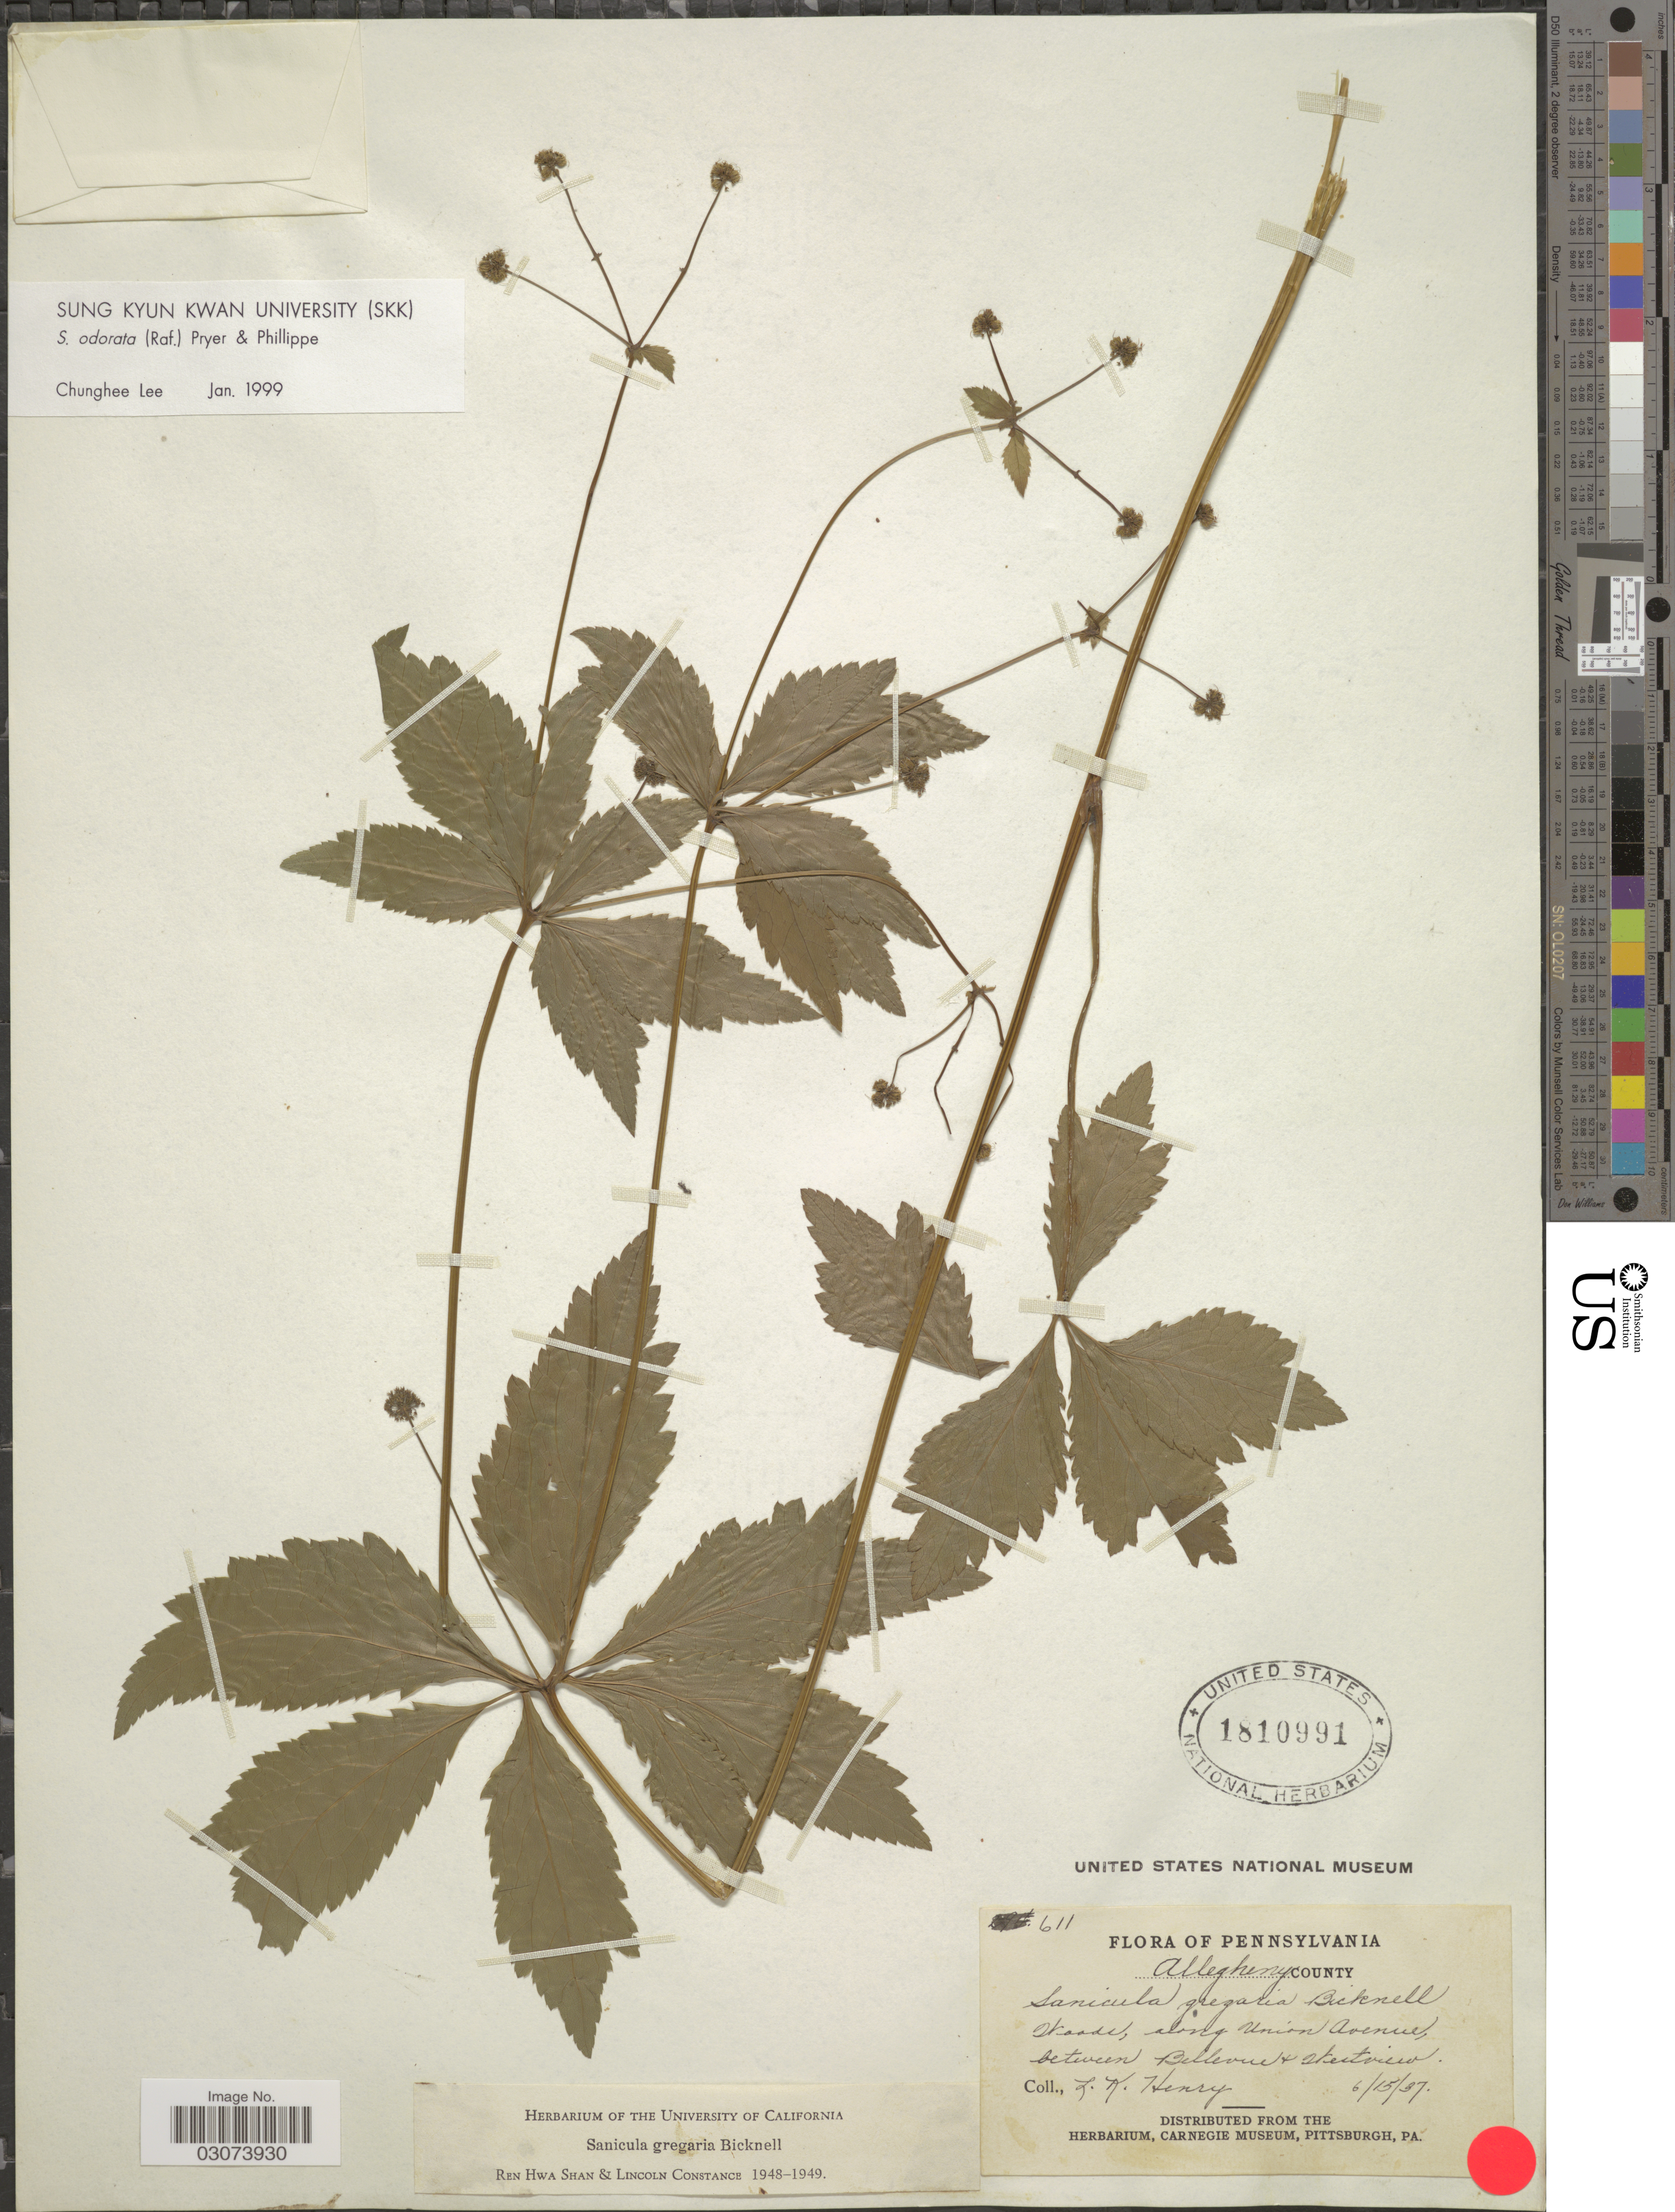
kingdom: Plantae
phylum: Tracheophyta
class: Magnoliopsida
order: Apiales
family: Apiaceae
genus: Sanicula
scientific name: Sanicula odorata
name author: (Raf.) Pryer & Phillippe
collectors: L. K. Henry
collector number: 611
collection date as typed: Transcribed d/m/y: 15/6/37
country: United States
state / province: Pennsylvania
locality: Allegheny County. Along Union Avenue, between Bellevue + Westview.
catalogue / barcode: US 1810991